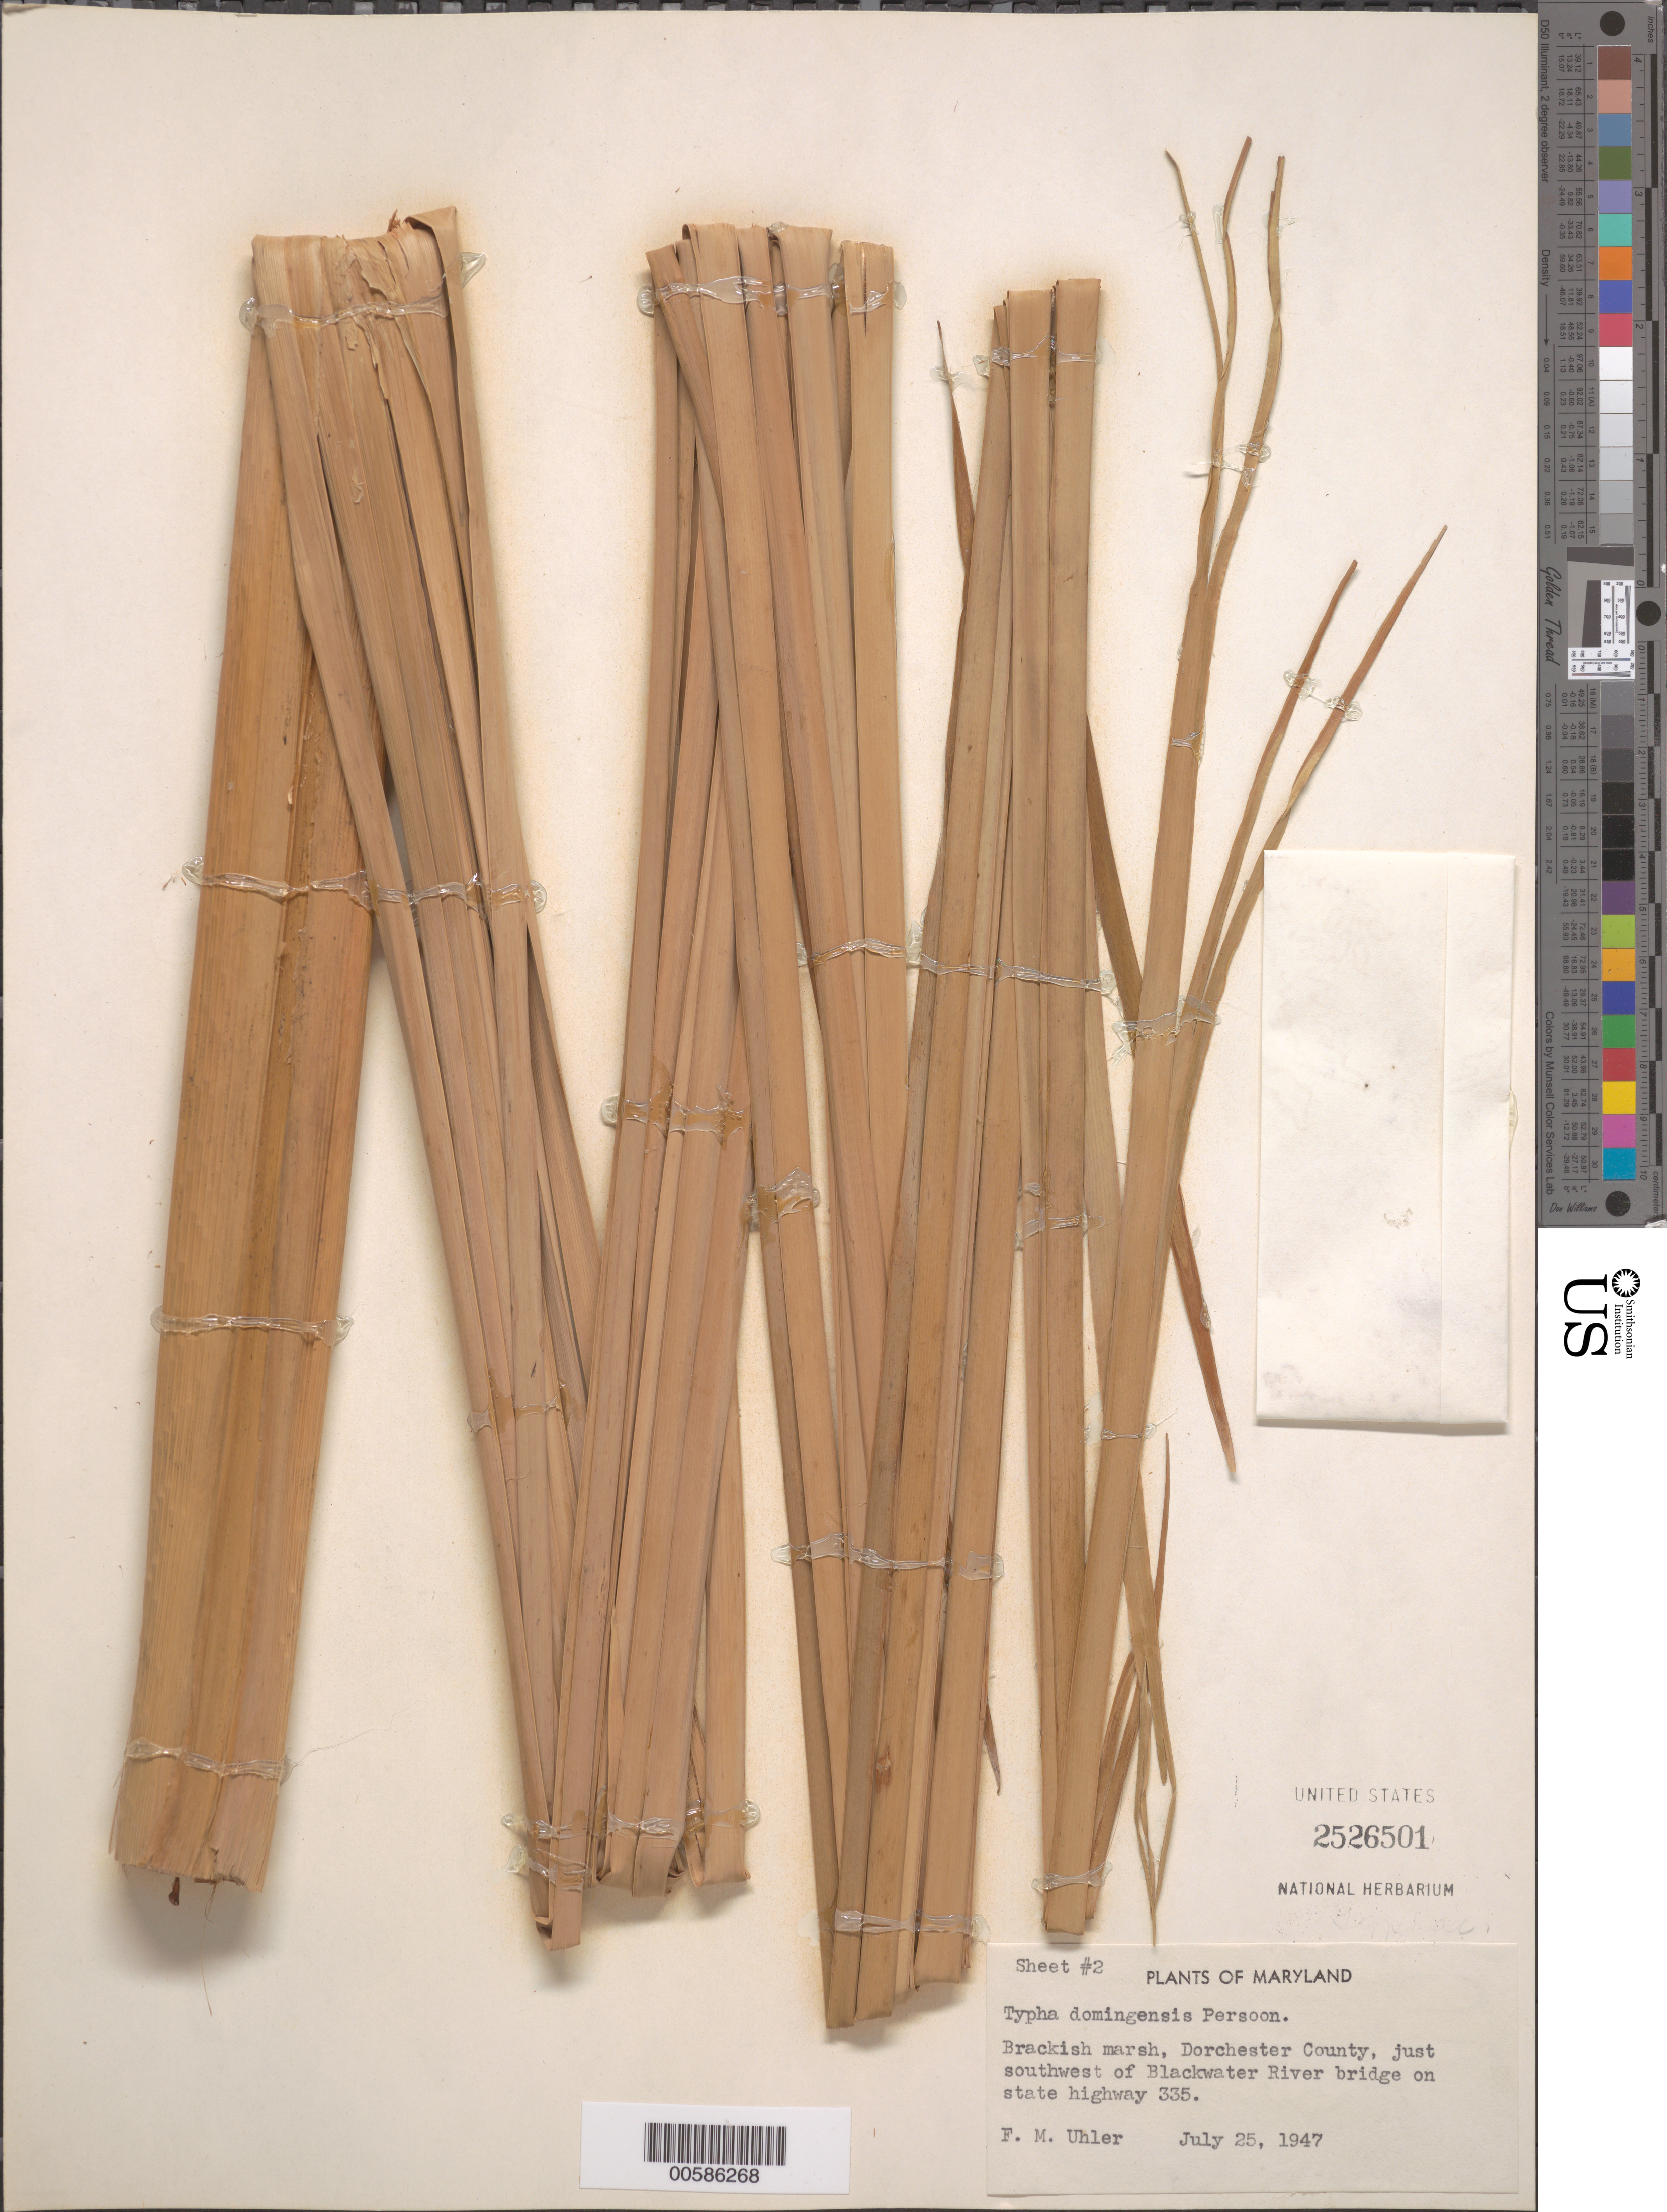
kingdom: Plantae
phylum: Tracheophyta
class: Liliopsida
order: Poales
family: Typhaceae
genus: Typha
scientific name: Typha domingensis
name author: Pers.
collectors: F. M. Uhler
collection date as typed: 25 Jul 1947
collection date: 1947-07-25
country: United States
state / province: Maryland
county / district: Dorchester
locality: SW of Blackwater River Bridge on Hwy 335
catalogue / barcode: US 2526501